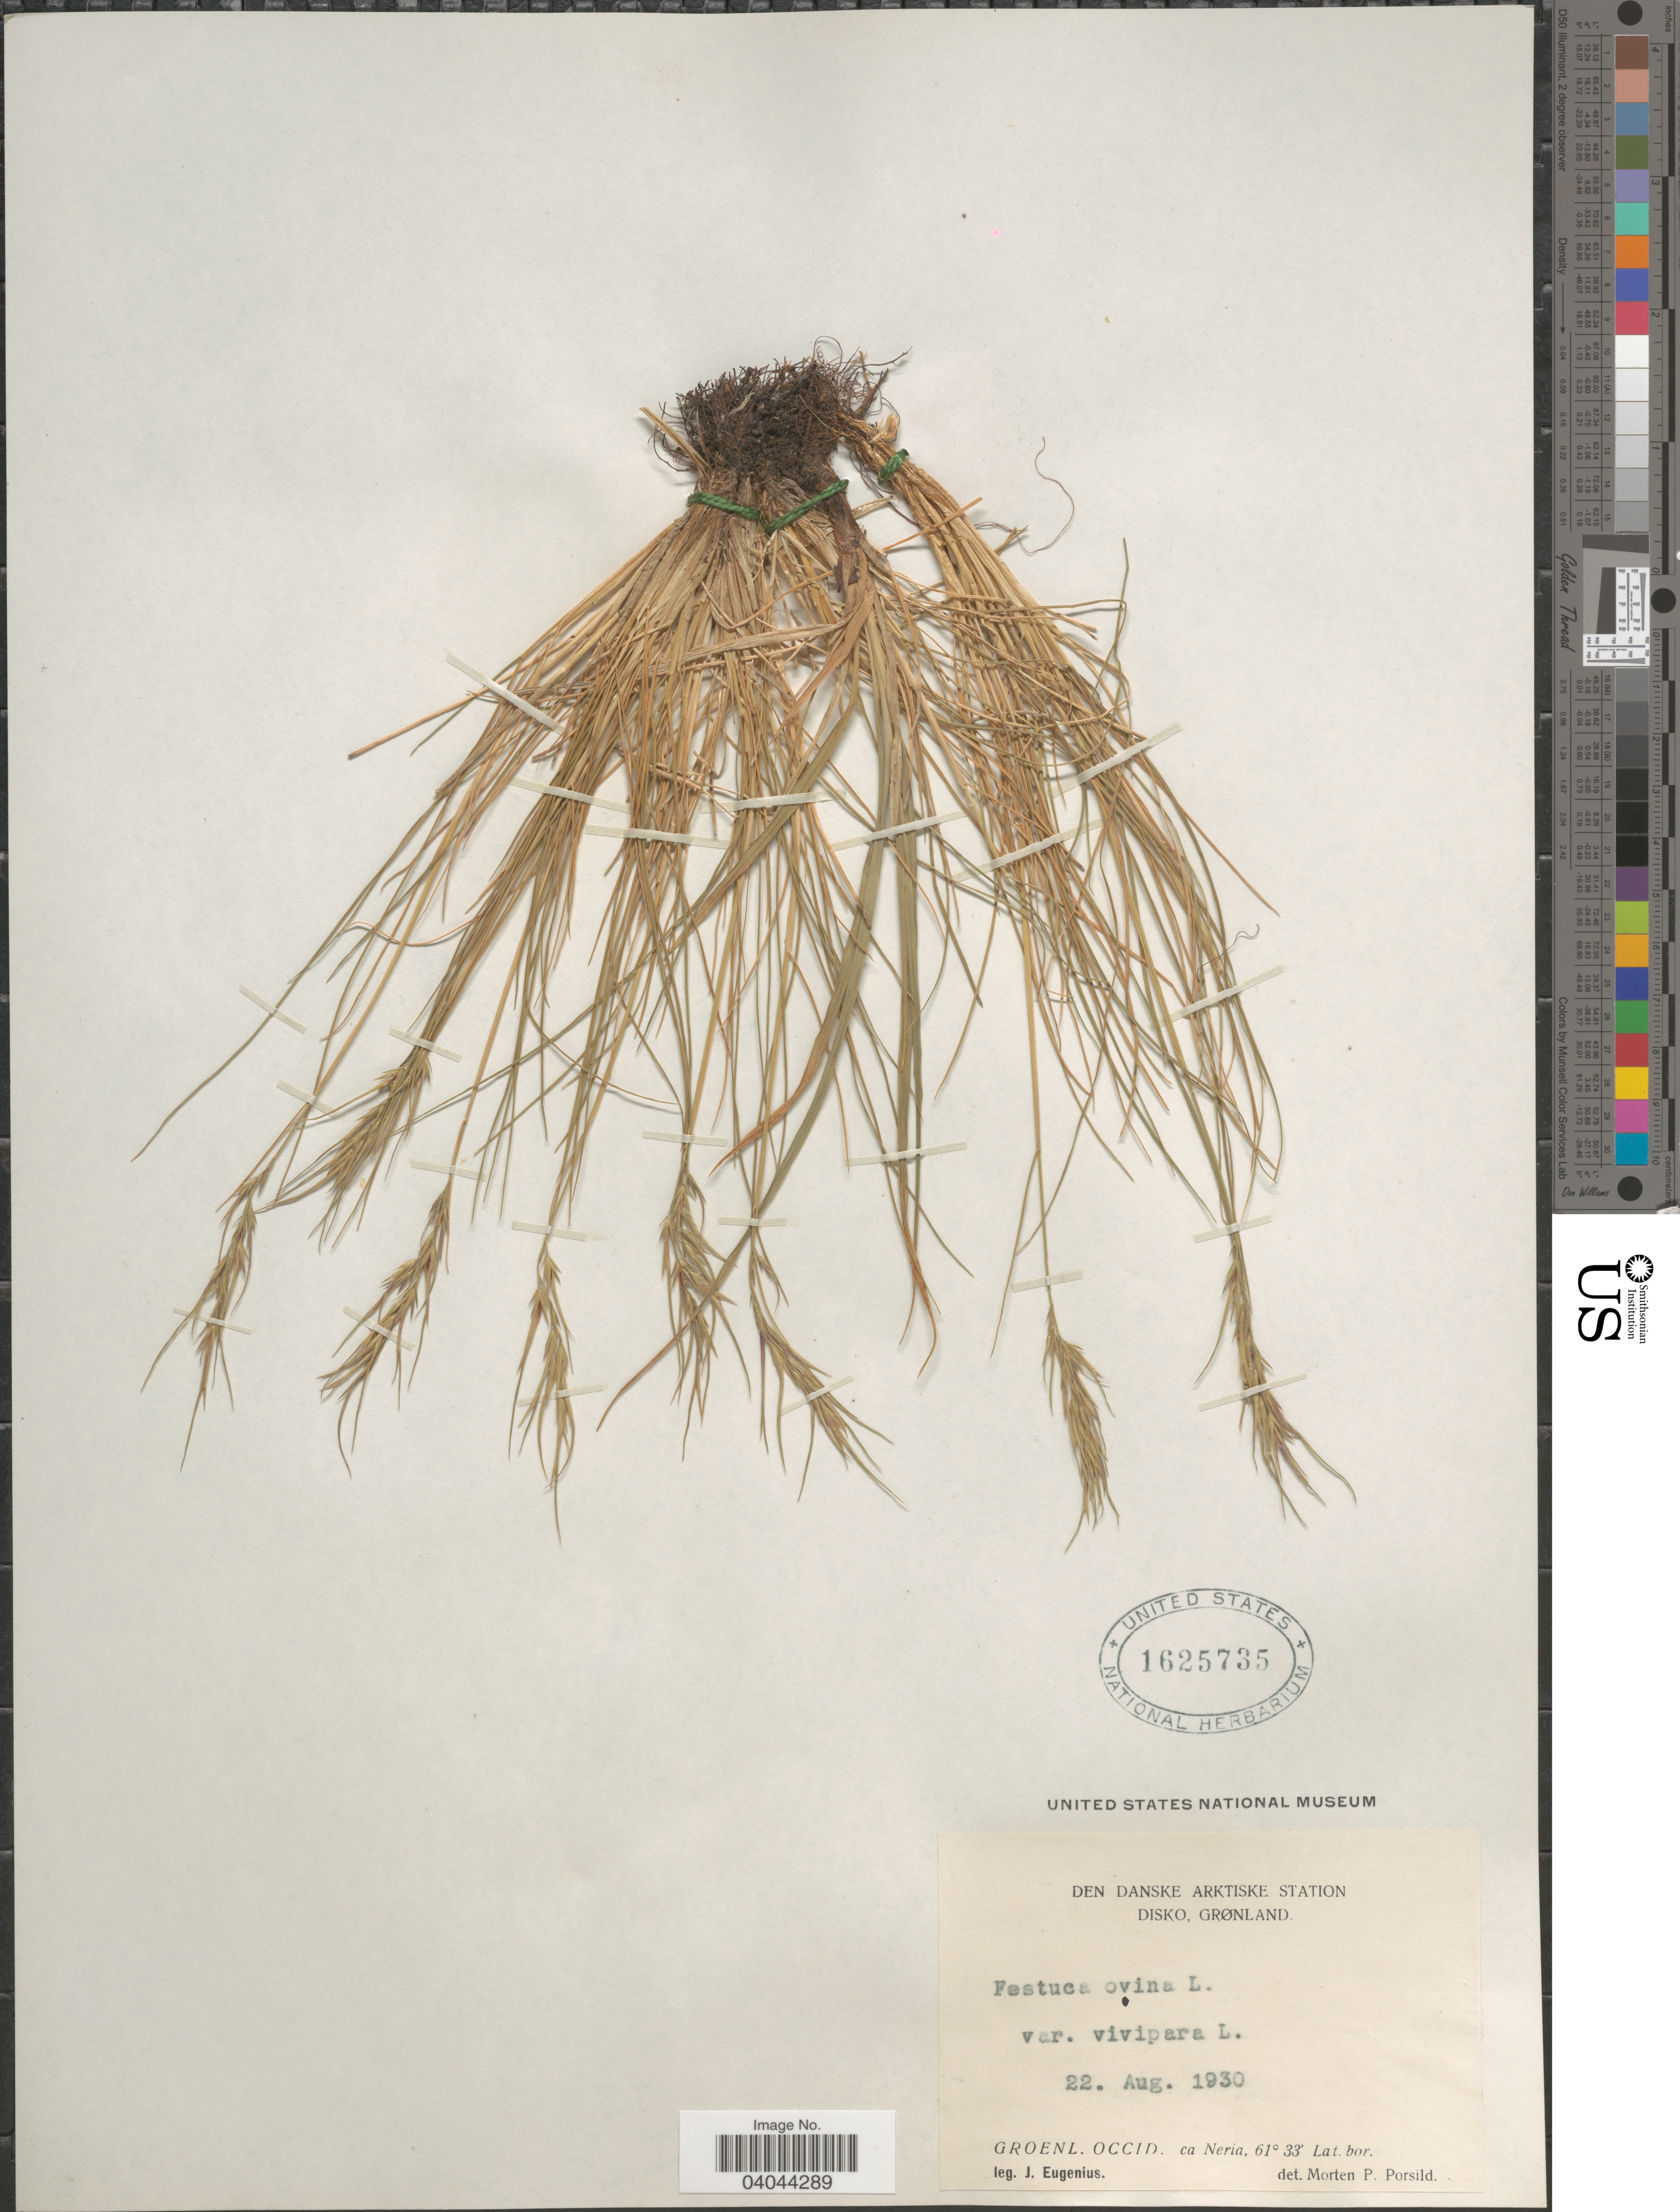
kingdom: Plantae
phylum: Tracheophyta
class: Liliopsida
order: Poales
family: Poaceae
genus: Festuca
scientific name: Festuca ovina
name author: L.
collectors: J. Eugenius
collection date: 1930-08-22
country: Greenland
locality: Den Danske Arktiske Station. Disko, Grønland. Groenl. Occid. ca Neria.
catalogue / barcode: US 1625735